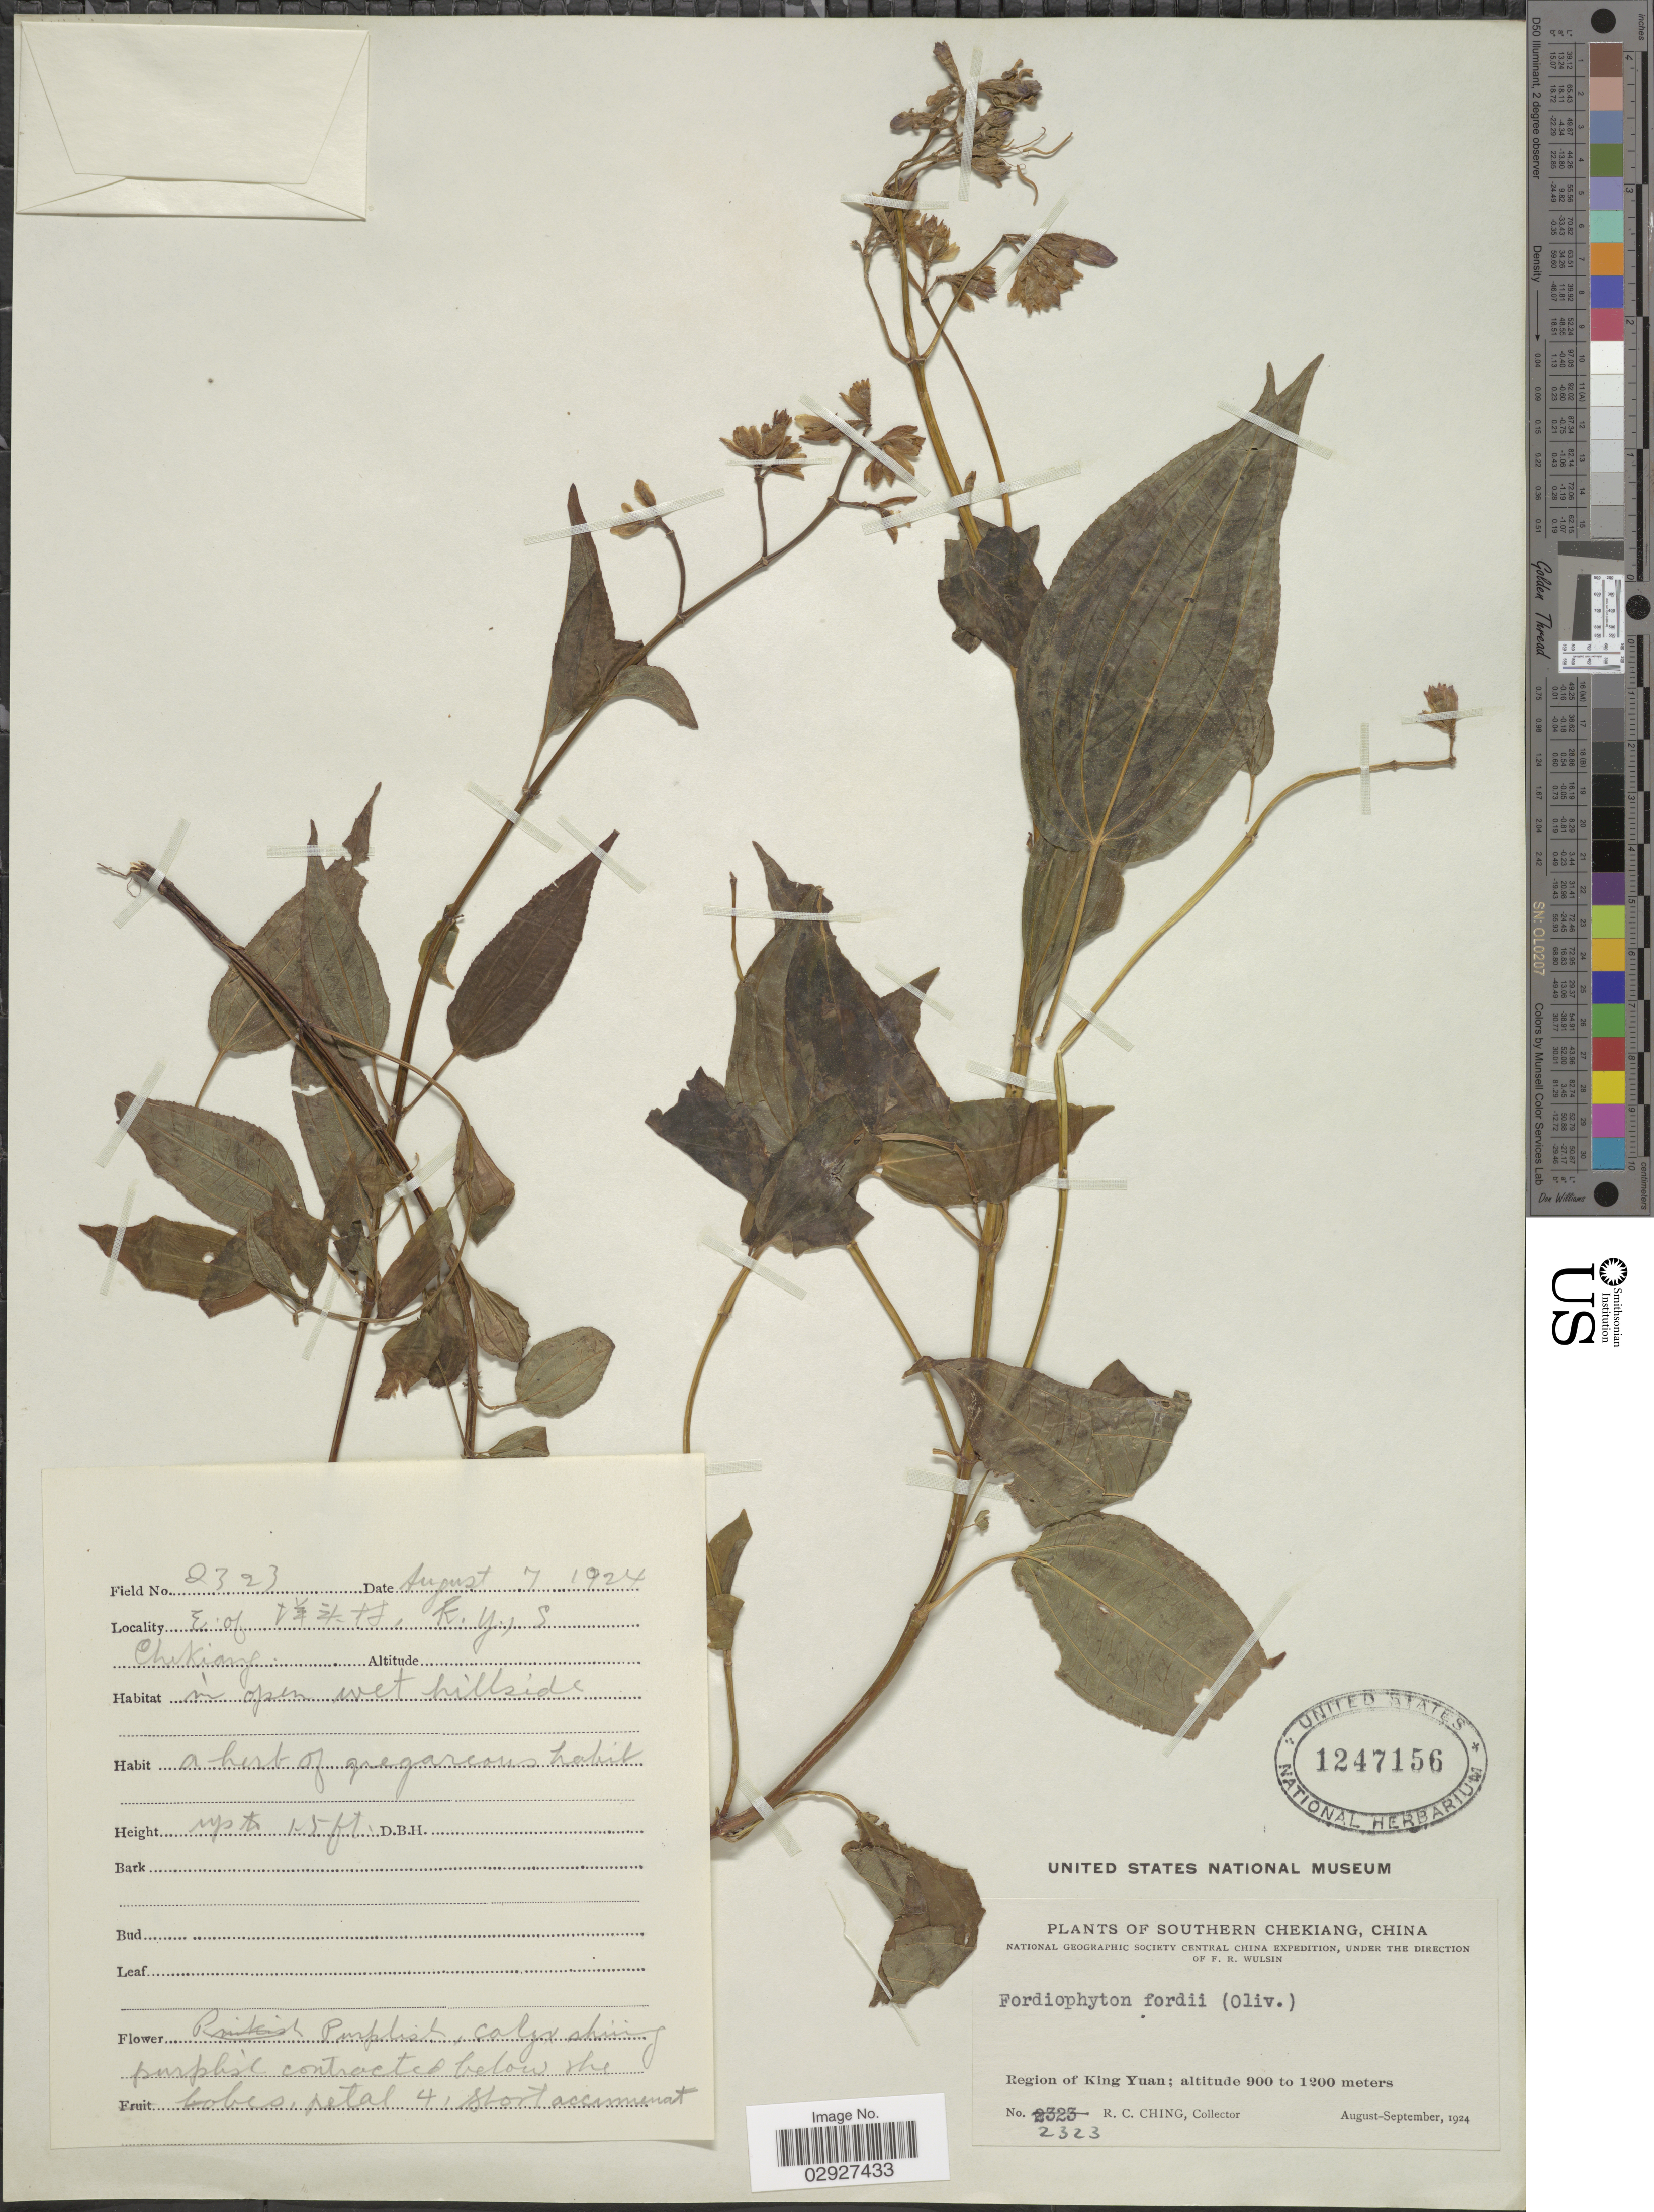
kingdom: Plantae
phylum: Tracheophyta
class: Magnoliopsida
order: Myrtales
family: Melastomataceae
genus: Fordiophyton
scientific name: Fordiophyton fordii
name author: (Oliv.) Krasser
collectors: R. C. Ching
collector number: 2323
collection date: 1924-08-07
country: China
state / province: Zhejiang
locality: Southern Chekiang, China, Region of King Yuan.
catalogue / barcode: US 1247156